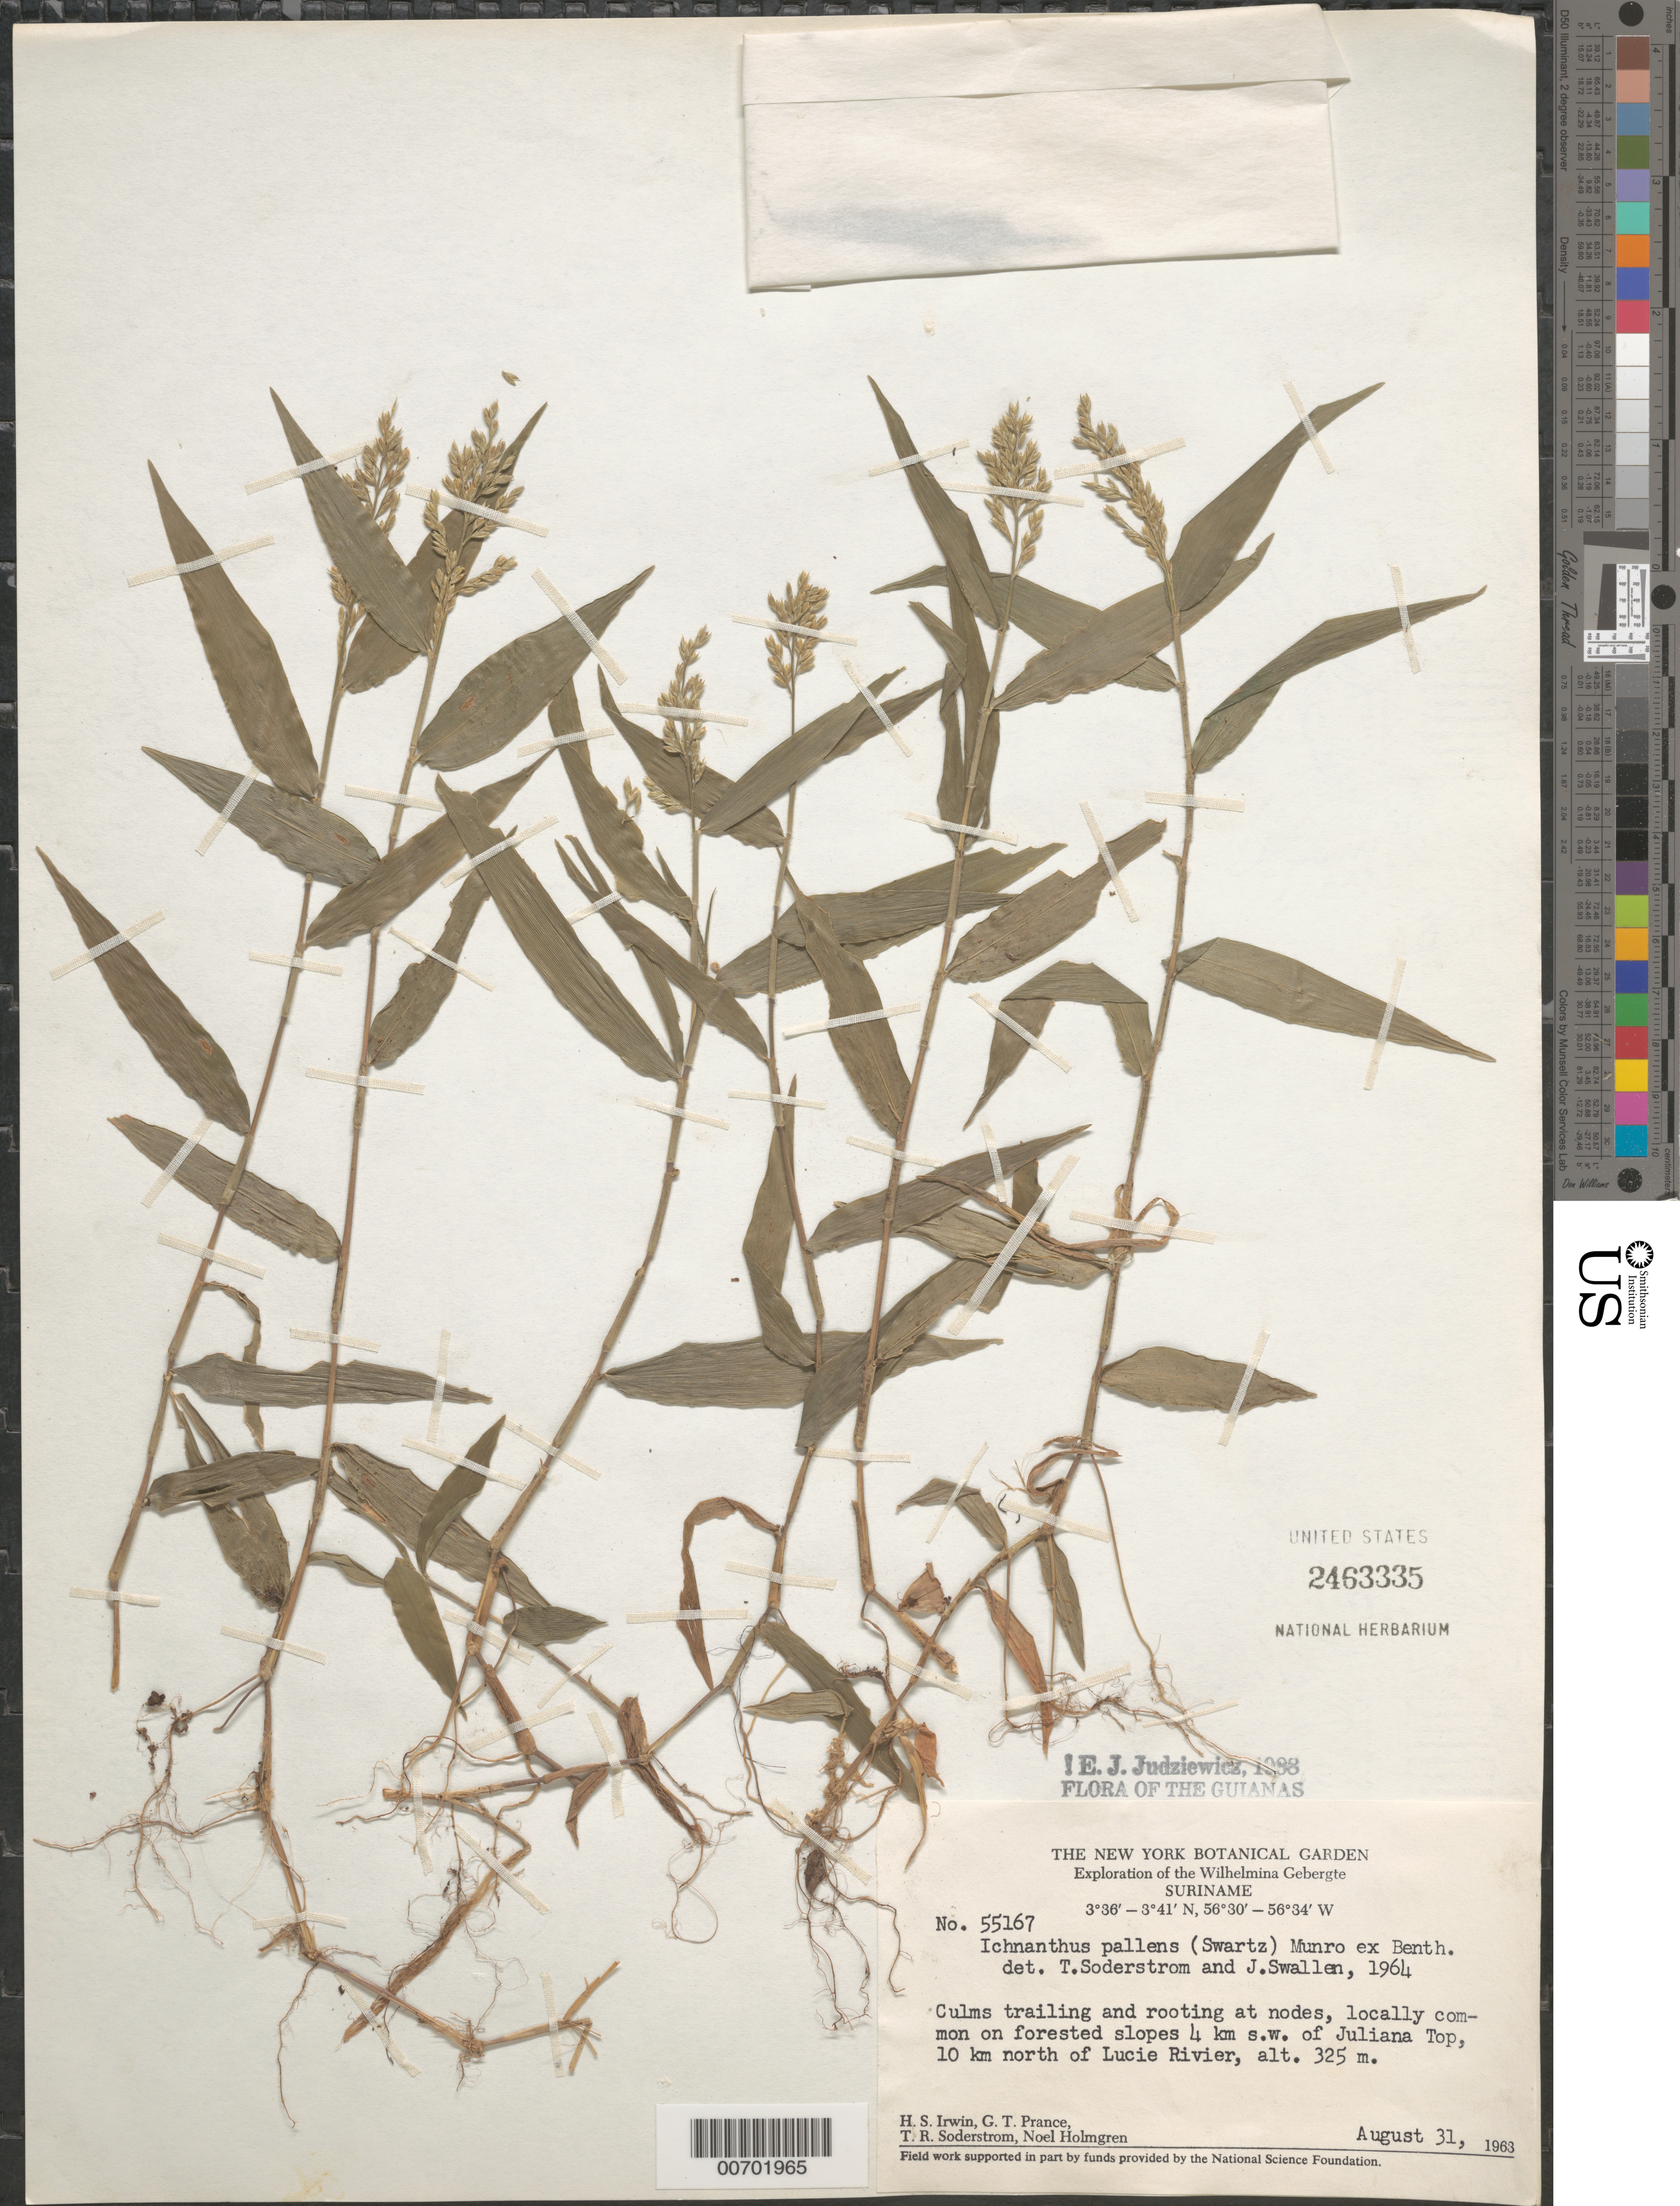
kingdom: Plantae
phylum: Tracheophyta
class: Liliopsida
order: Poales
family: Poaceae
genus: Ichnanthus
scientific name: Ichnanthus pallens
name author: (Sw.) Munro ex Benth.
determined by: Swallen, J. R.; Soderstrom, T. R.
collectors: H. Irwin, G. T. Prance, T. R. Soderstrom & N. H. Holmgren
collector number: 55167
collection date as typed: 31-Aug-63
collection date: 1963-08-31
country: Suriname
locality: Juliana Top, 4 km SW of; 10 km N of Lucie River, Wilhelmina Gebergte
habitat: Forested slopes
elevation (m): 325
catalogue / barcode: US 2463335